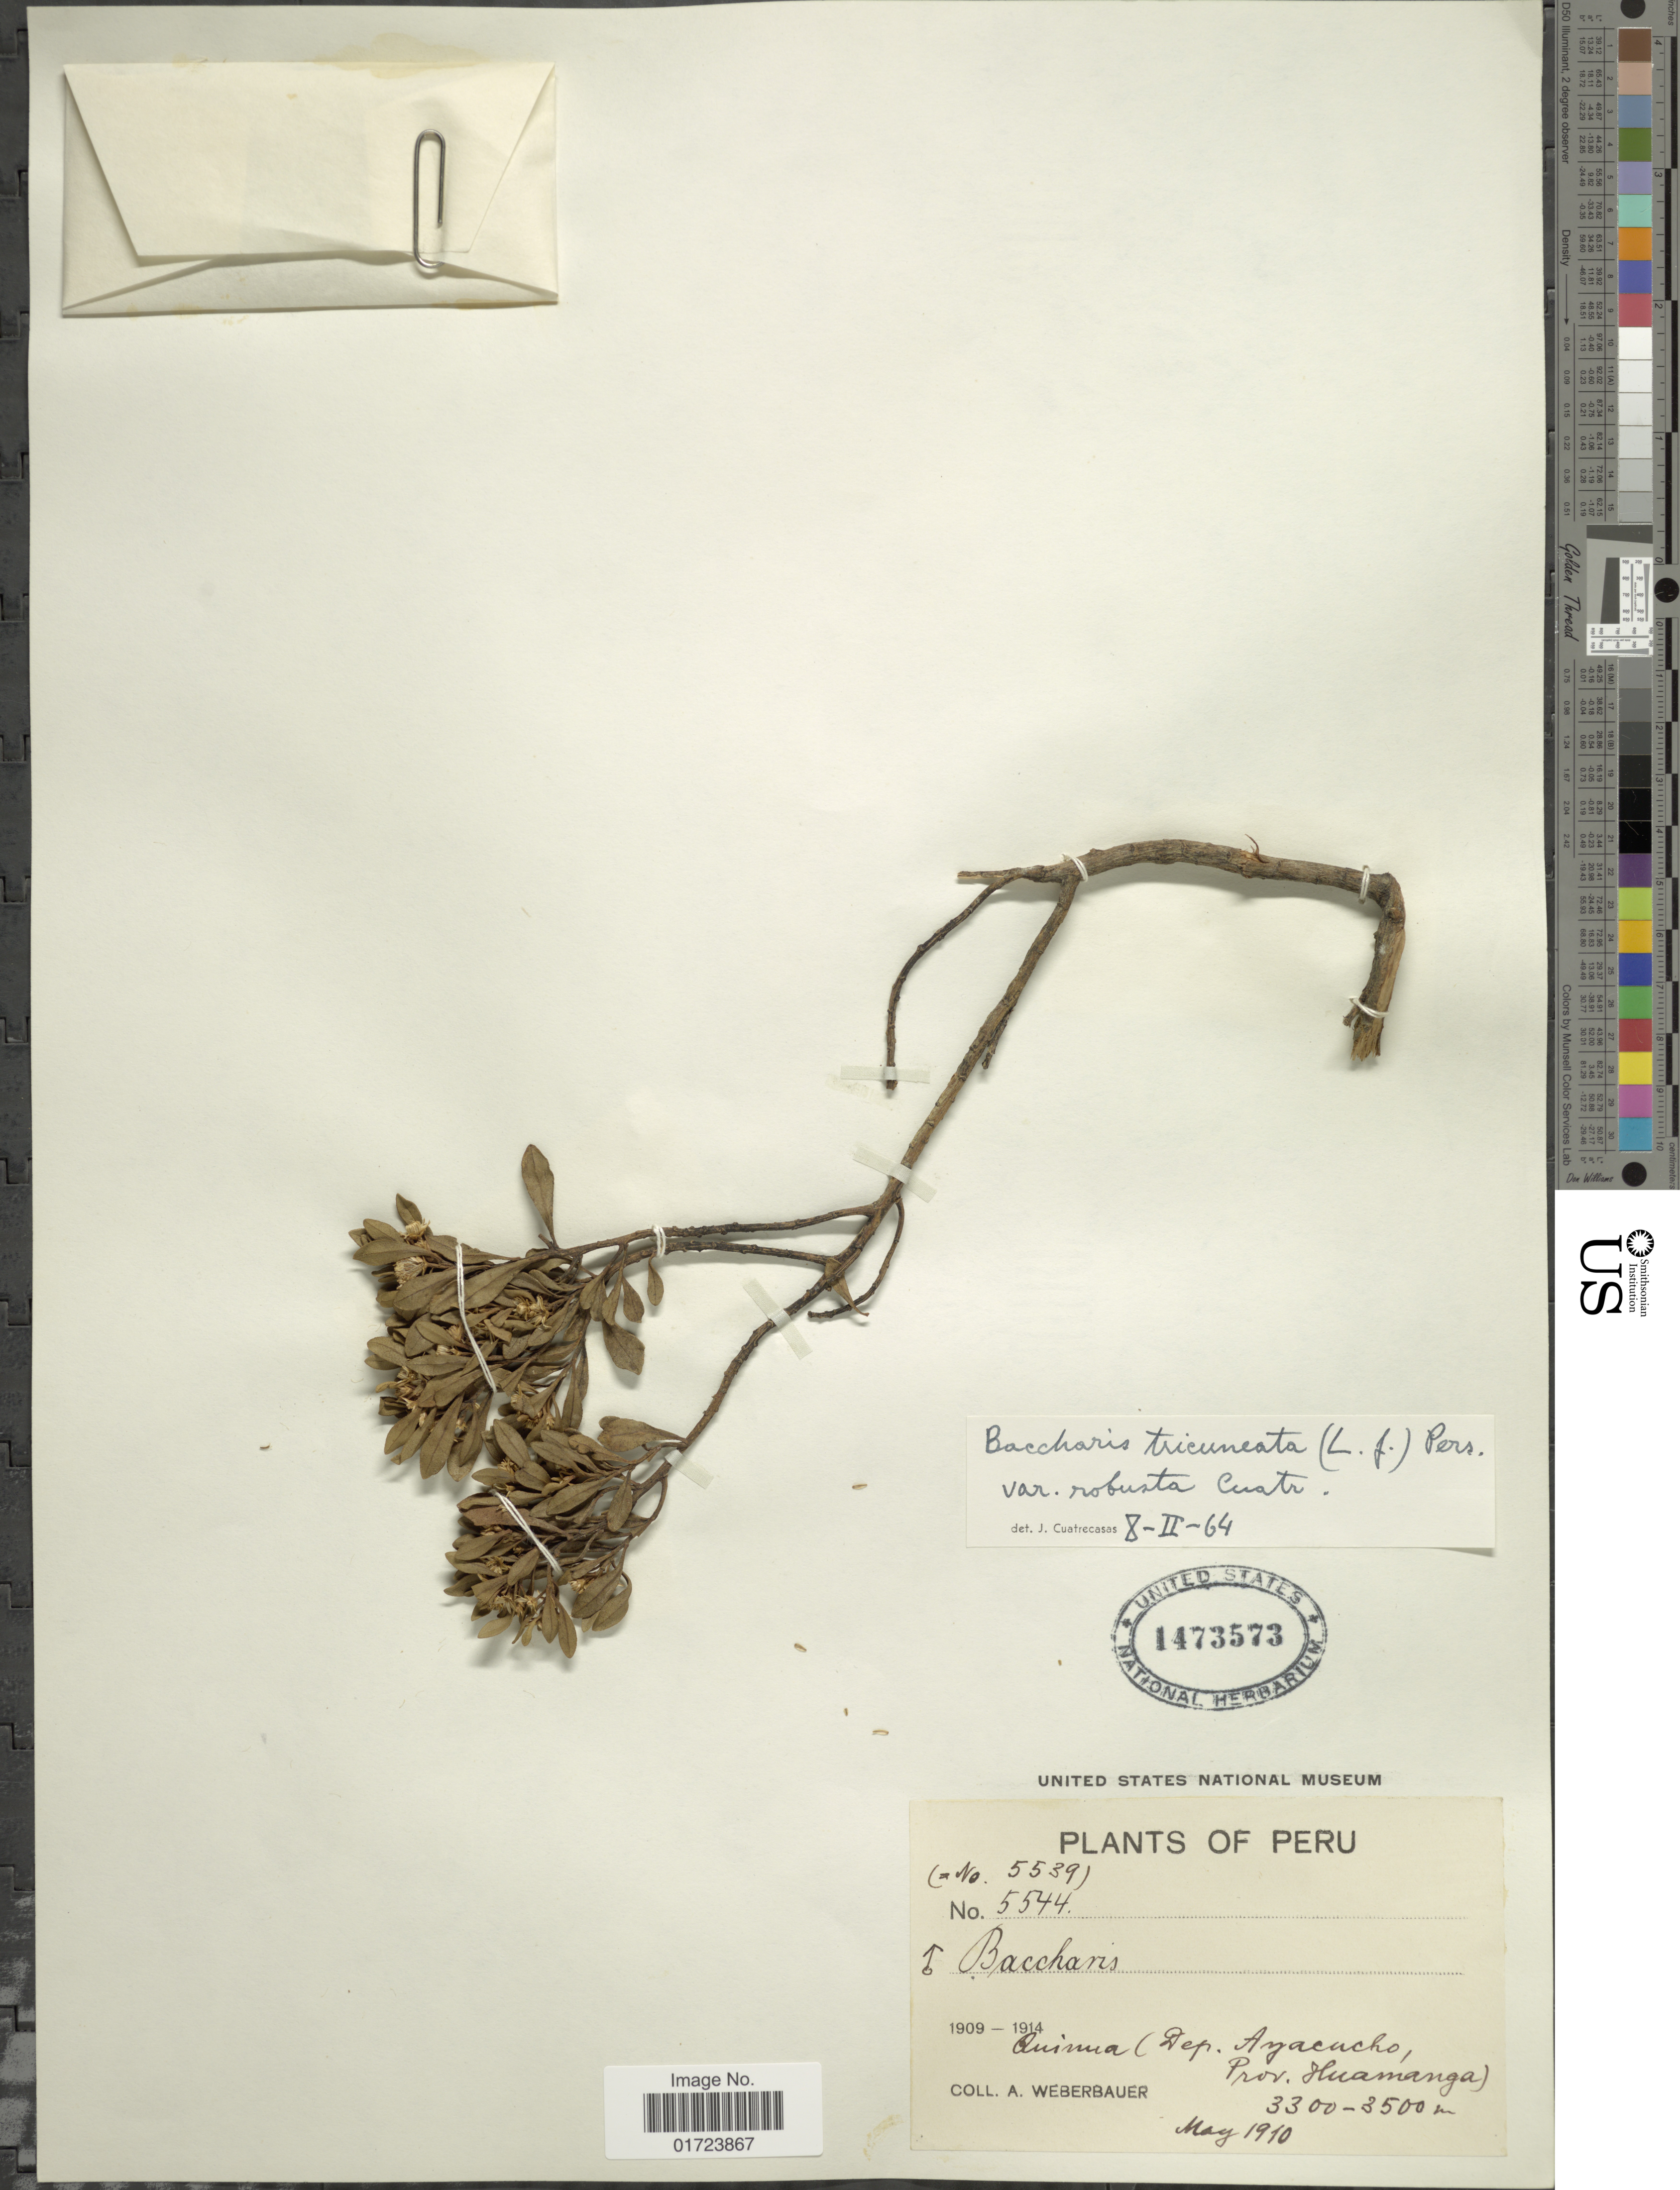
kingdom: Plantae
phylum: Tracheophyta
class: Magnoliopsida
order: Asterales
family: Asteraceae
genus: Baccharis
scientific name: Baccharis tricuneata var. robusta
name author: Cuatrec.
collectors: A. Weberbauer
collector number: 5544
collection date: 1910-05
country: Peru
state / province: Ayacucho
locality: Quinua (Dep. Ayacucho, Prov. Huamanga)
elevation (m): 3300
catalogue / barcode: US 1473573